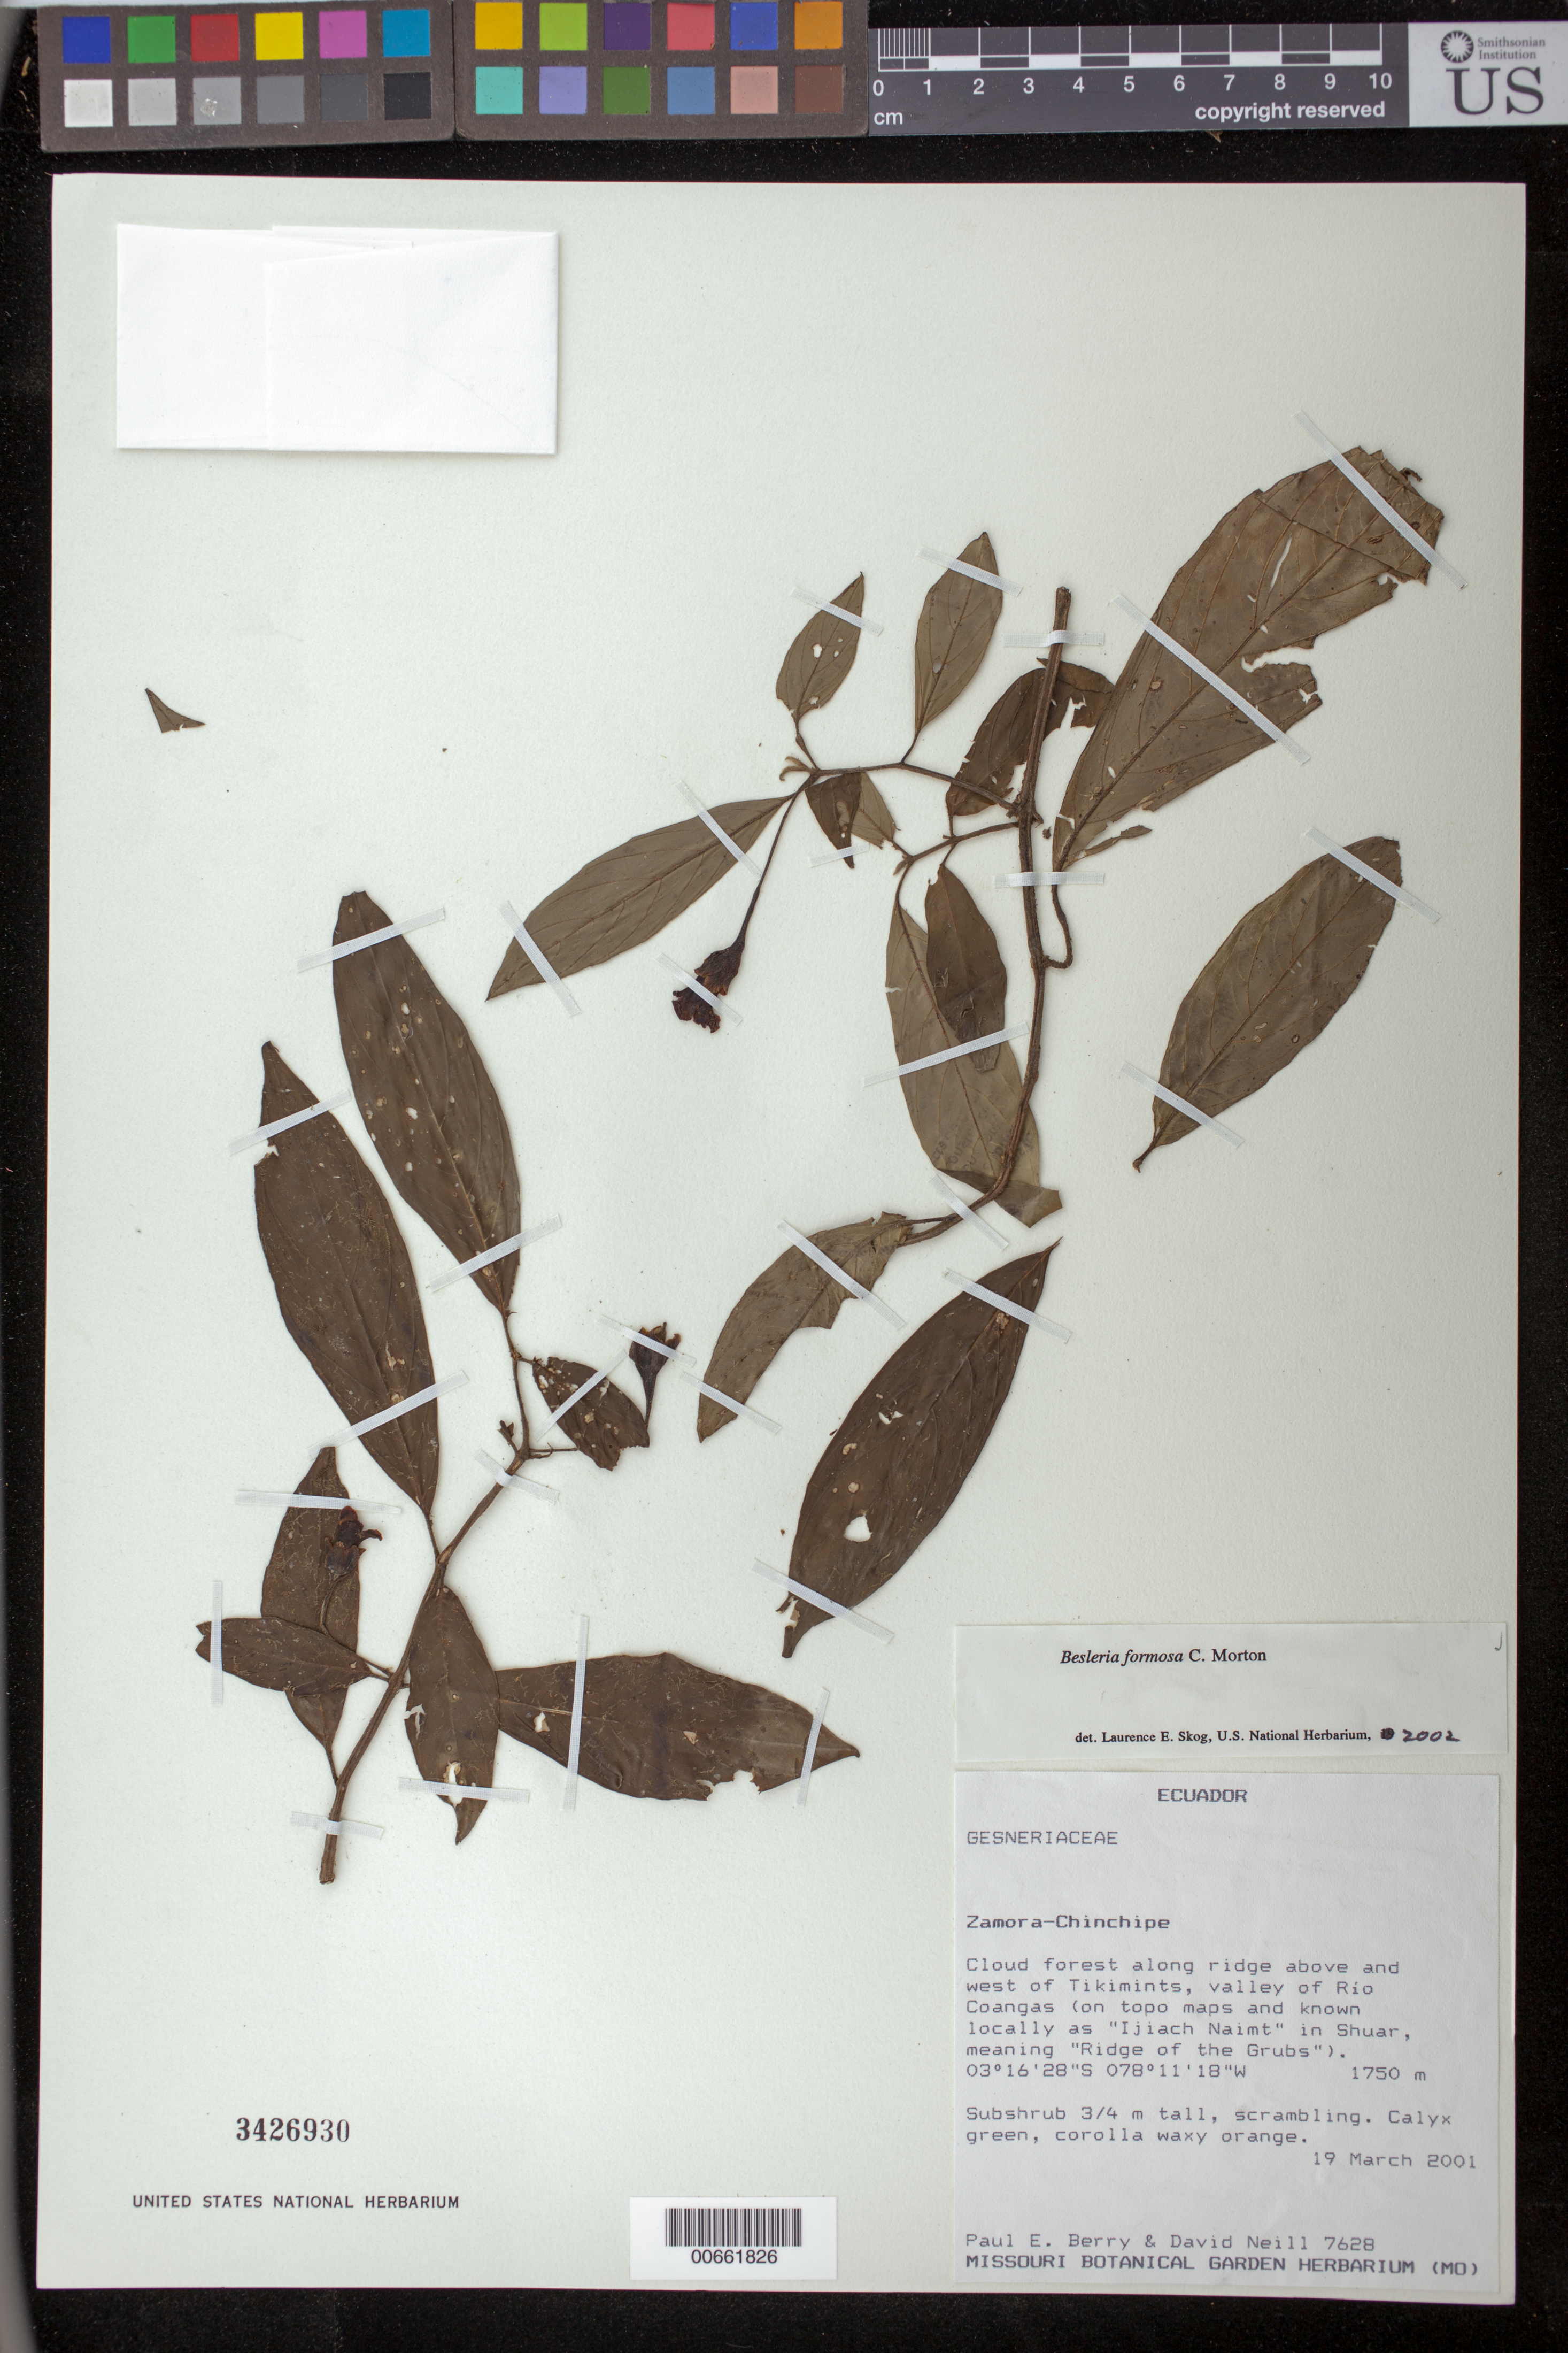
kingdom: Plantae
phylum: Tracheophyta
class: Magnoliopsida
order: Lamiales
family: Gesneriaceae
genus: Besleria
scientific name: Besleria amabilis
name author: C.V. Morton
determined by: Skog, Laurence E.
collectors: P. E. Berry & D. A. Neill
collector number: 7628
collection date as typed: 19 Mar 2001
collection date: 2001-03-19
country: Ecuador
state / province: Zamora-Chinchipe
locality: Cloud forest along ridge above and west of Tikimints, valley of Río Coangas (on topo maps and known locally as "Ijiach Naimt" in Shuar, meaning "Ridge of the Grubs")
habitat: Cloud forest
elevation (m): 1750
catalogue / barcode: US 3426930